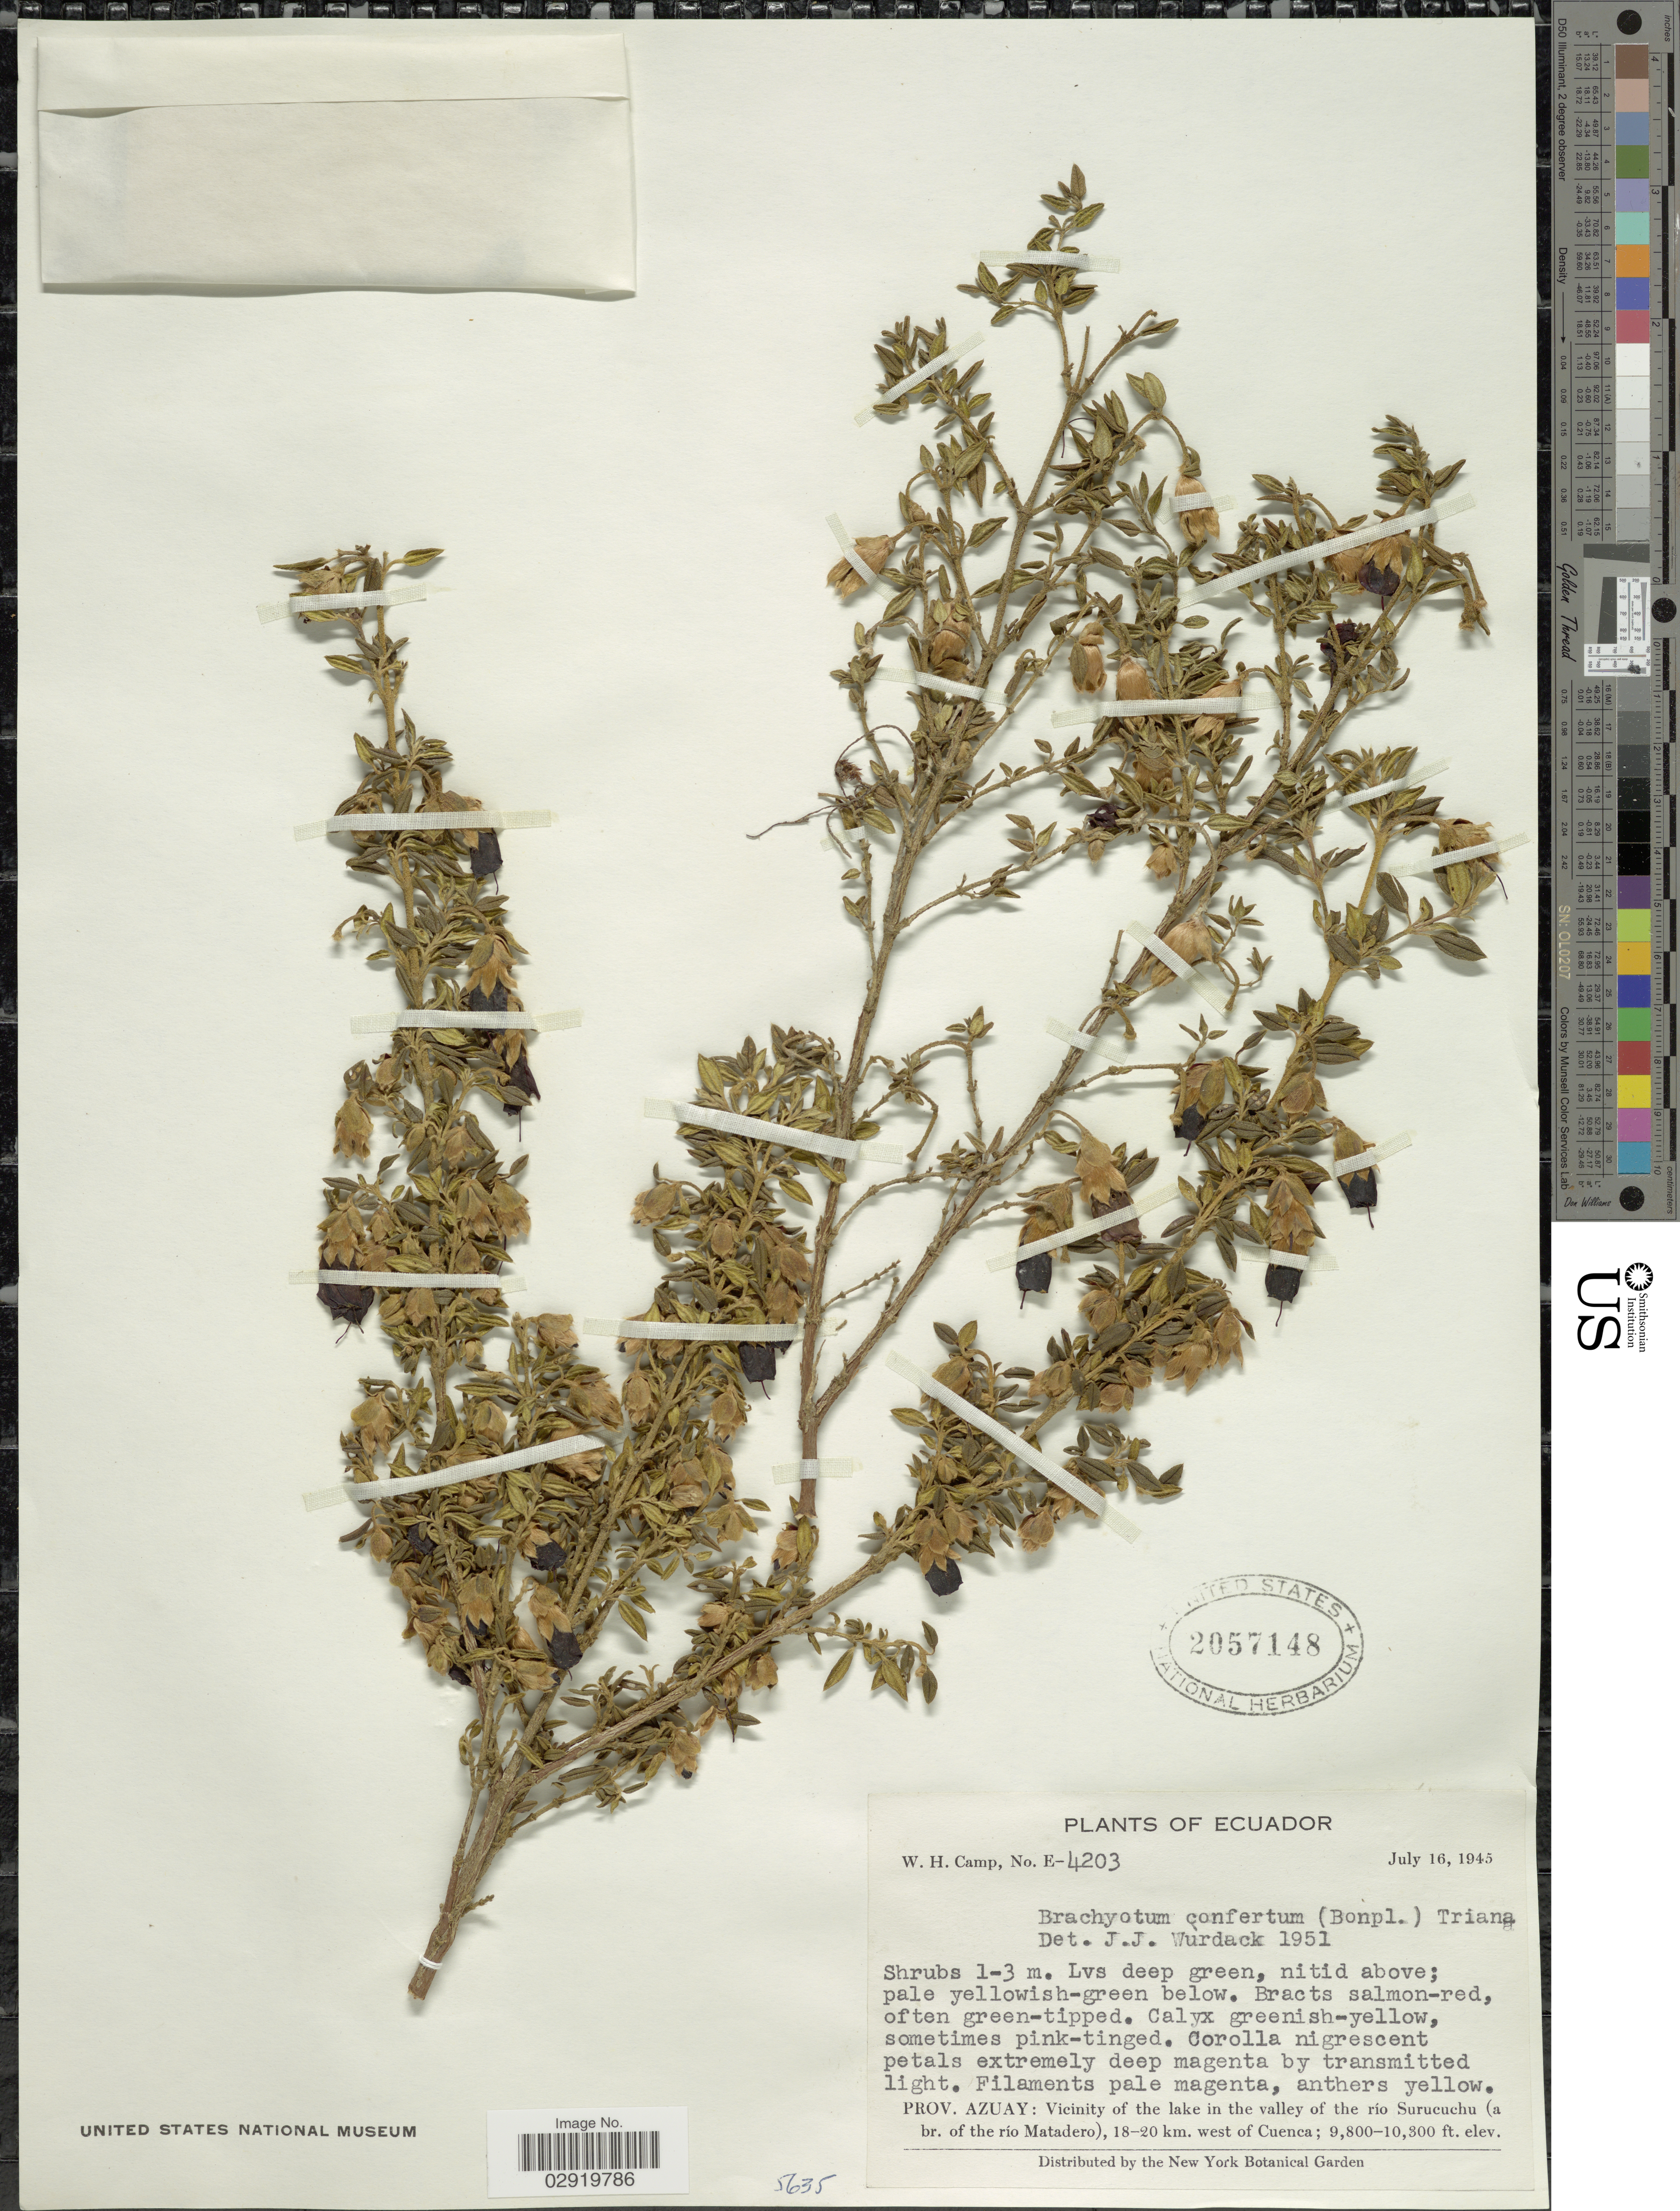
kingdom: Plantae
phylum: Tracheophyta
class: Magnoliopsida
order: Myrtales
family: Melastomataceae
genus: Brachyotum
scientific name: Brachyotum confertum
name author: (Bonpl.) Triana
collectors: W. H. Camp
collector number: E-4203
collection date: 1945-07-16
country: Ecuador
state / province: Azuay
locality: Vicinity of the lake in the valley of the río Surucuchu (a br. of the río Matadero), 18-20 km. west of Cuenca.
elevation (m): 2987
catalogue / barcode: US 2057148